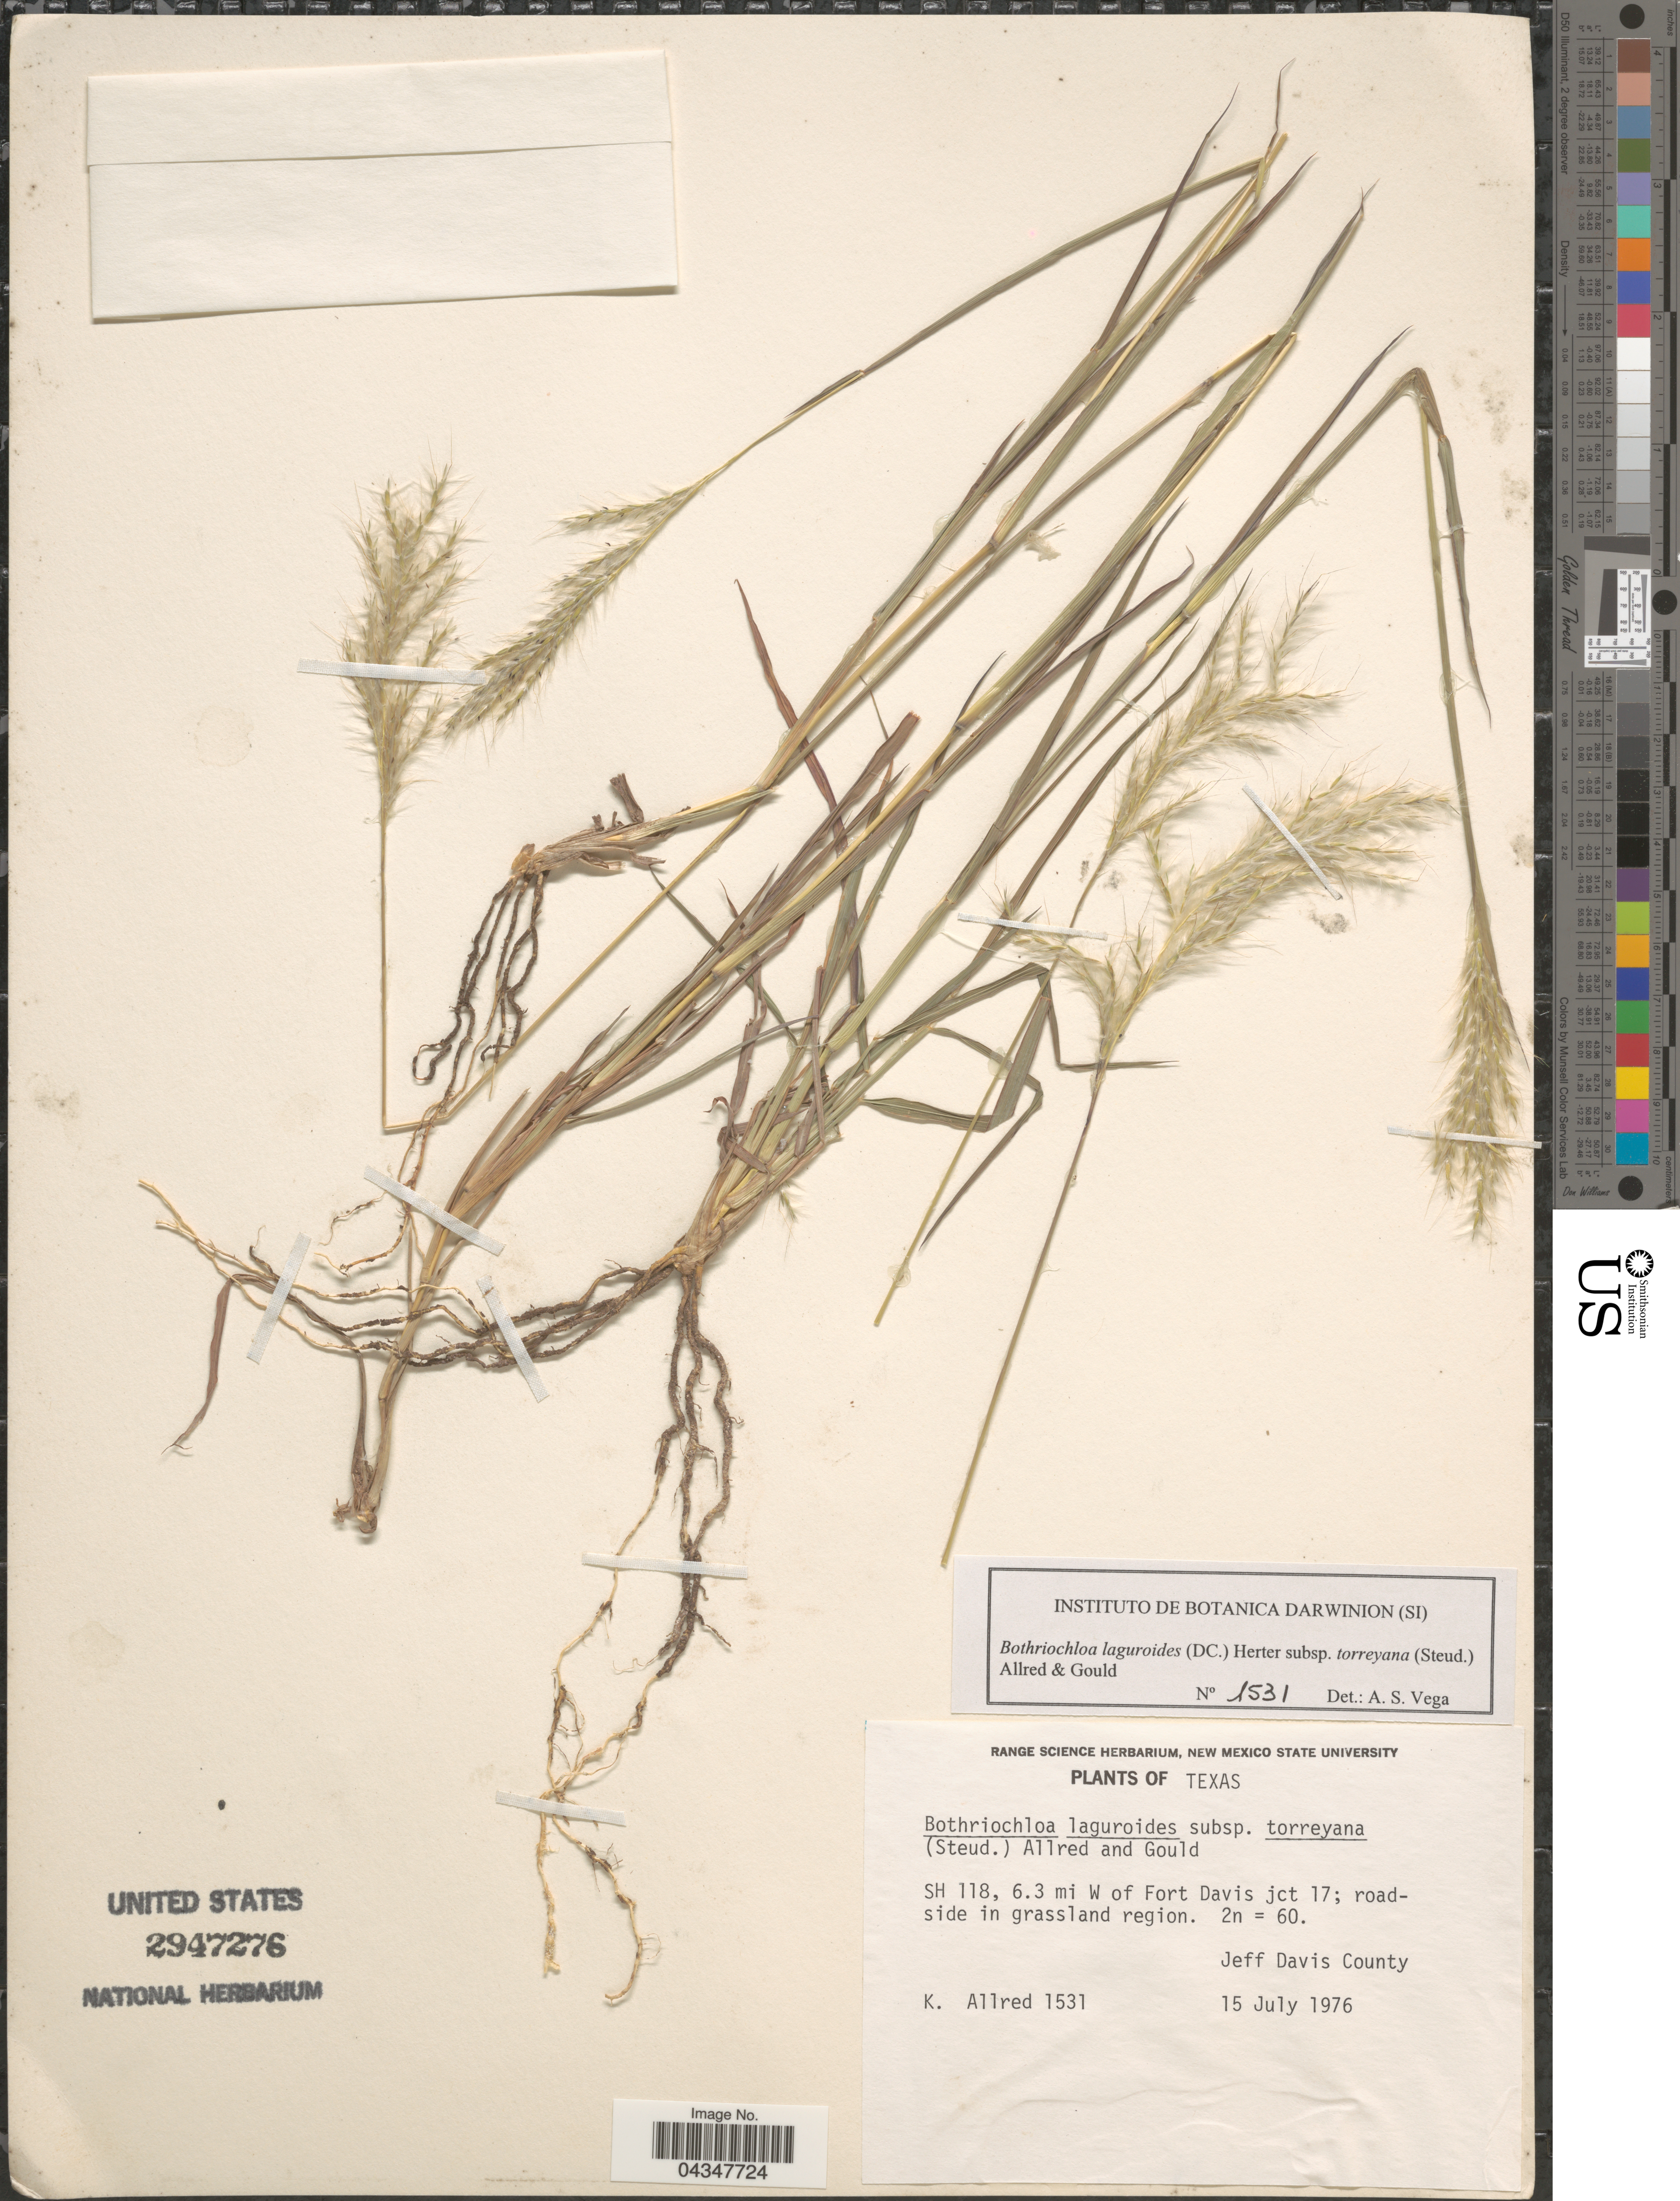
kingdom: Plantae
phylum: Tracheophyta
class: Liliopsida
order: Poales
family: Poaceae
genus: Bothriochloa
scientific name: Bothriochloa laguroides subsp. torreyana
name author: (Steud.) Allred & Gould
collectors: K. W. Allred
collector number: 1531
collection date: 1976-07-15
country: United States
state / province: Texas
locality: SH 118, 6.3 mi W of Fort Davis jct 17. Jeff Davis County.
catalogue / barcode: US 2947276